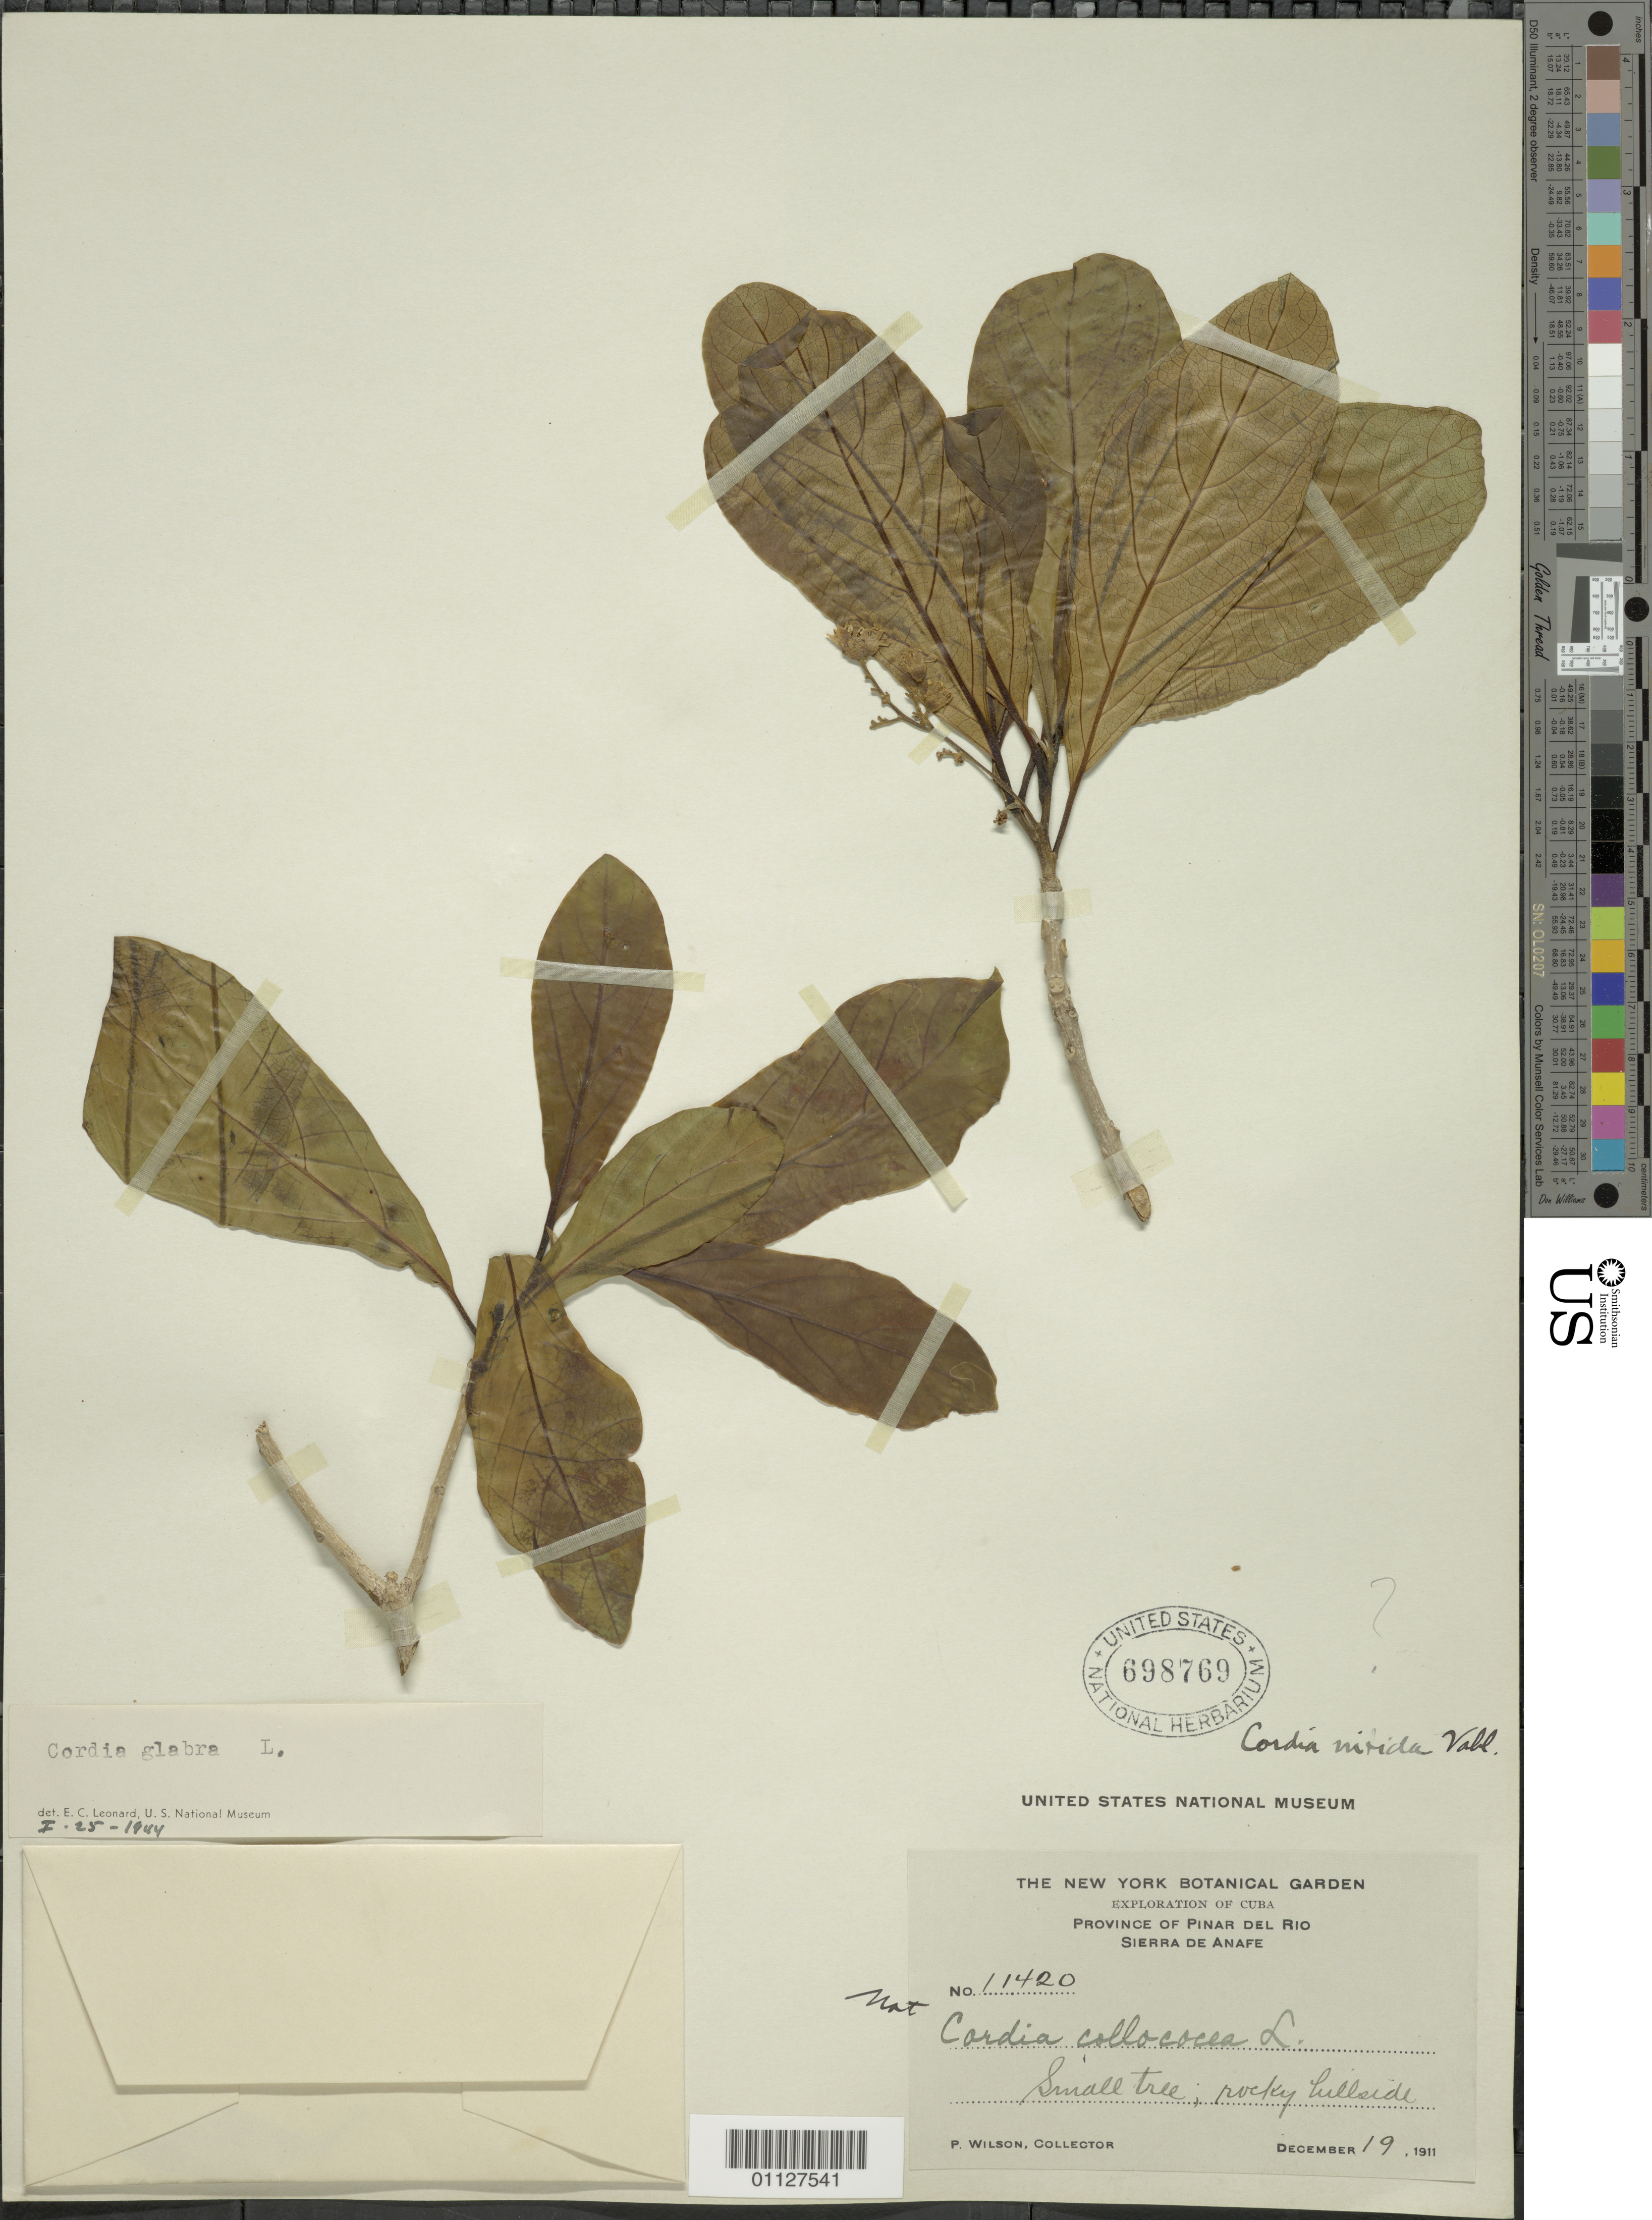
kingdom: Plantae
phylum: Tracheophyta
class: Magnoliopsida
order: Boraginales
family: Cordiaceae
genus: Cordia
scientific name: Cordia collococca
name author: L.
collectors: P. Wilson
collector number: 11420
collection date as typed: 19 Dec 1911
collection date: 1911-12-19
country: Cuba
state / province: Pinar del Rio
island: Cuba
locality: Sierra de Anafe Rocky hillside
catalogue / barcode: US 698769